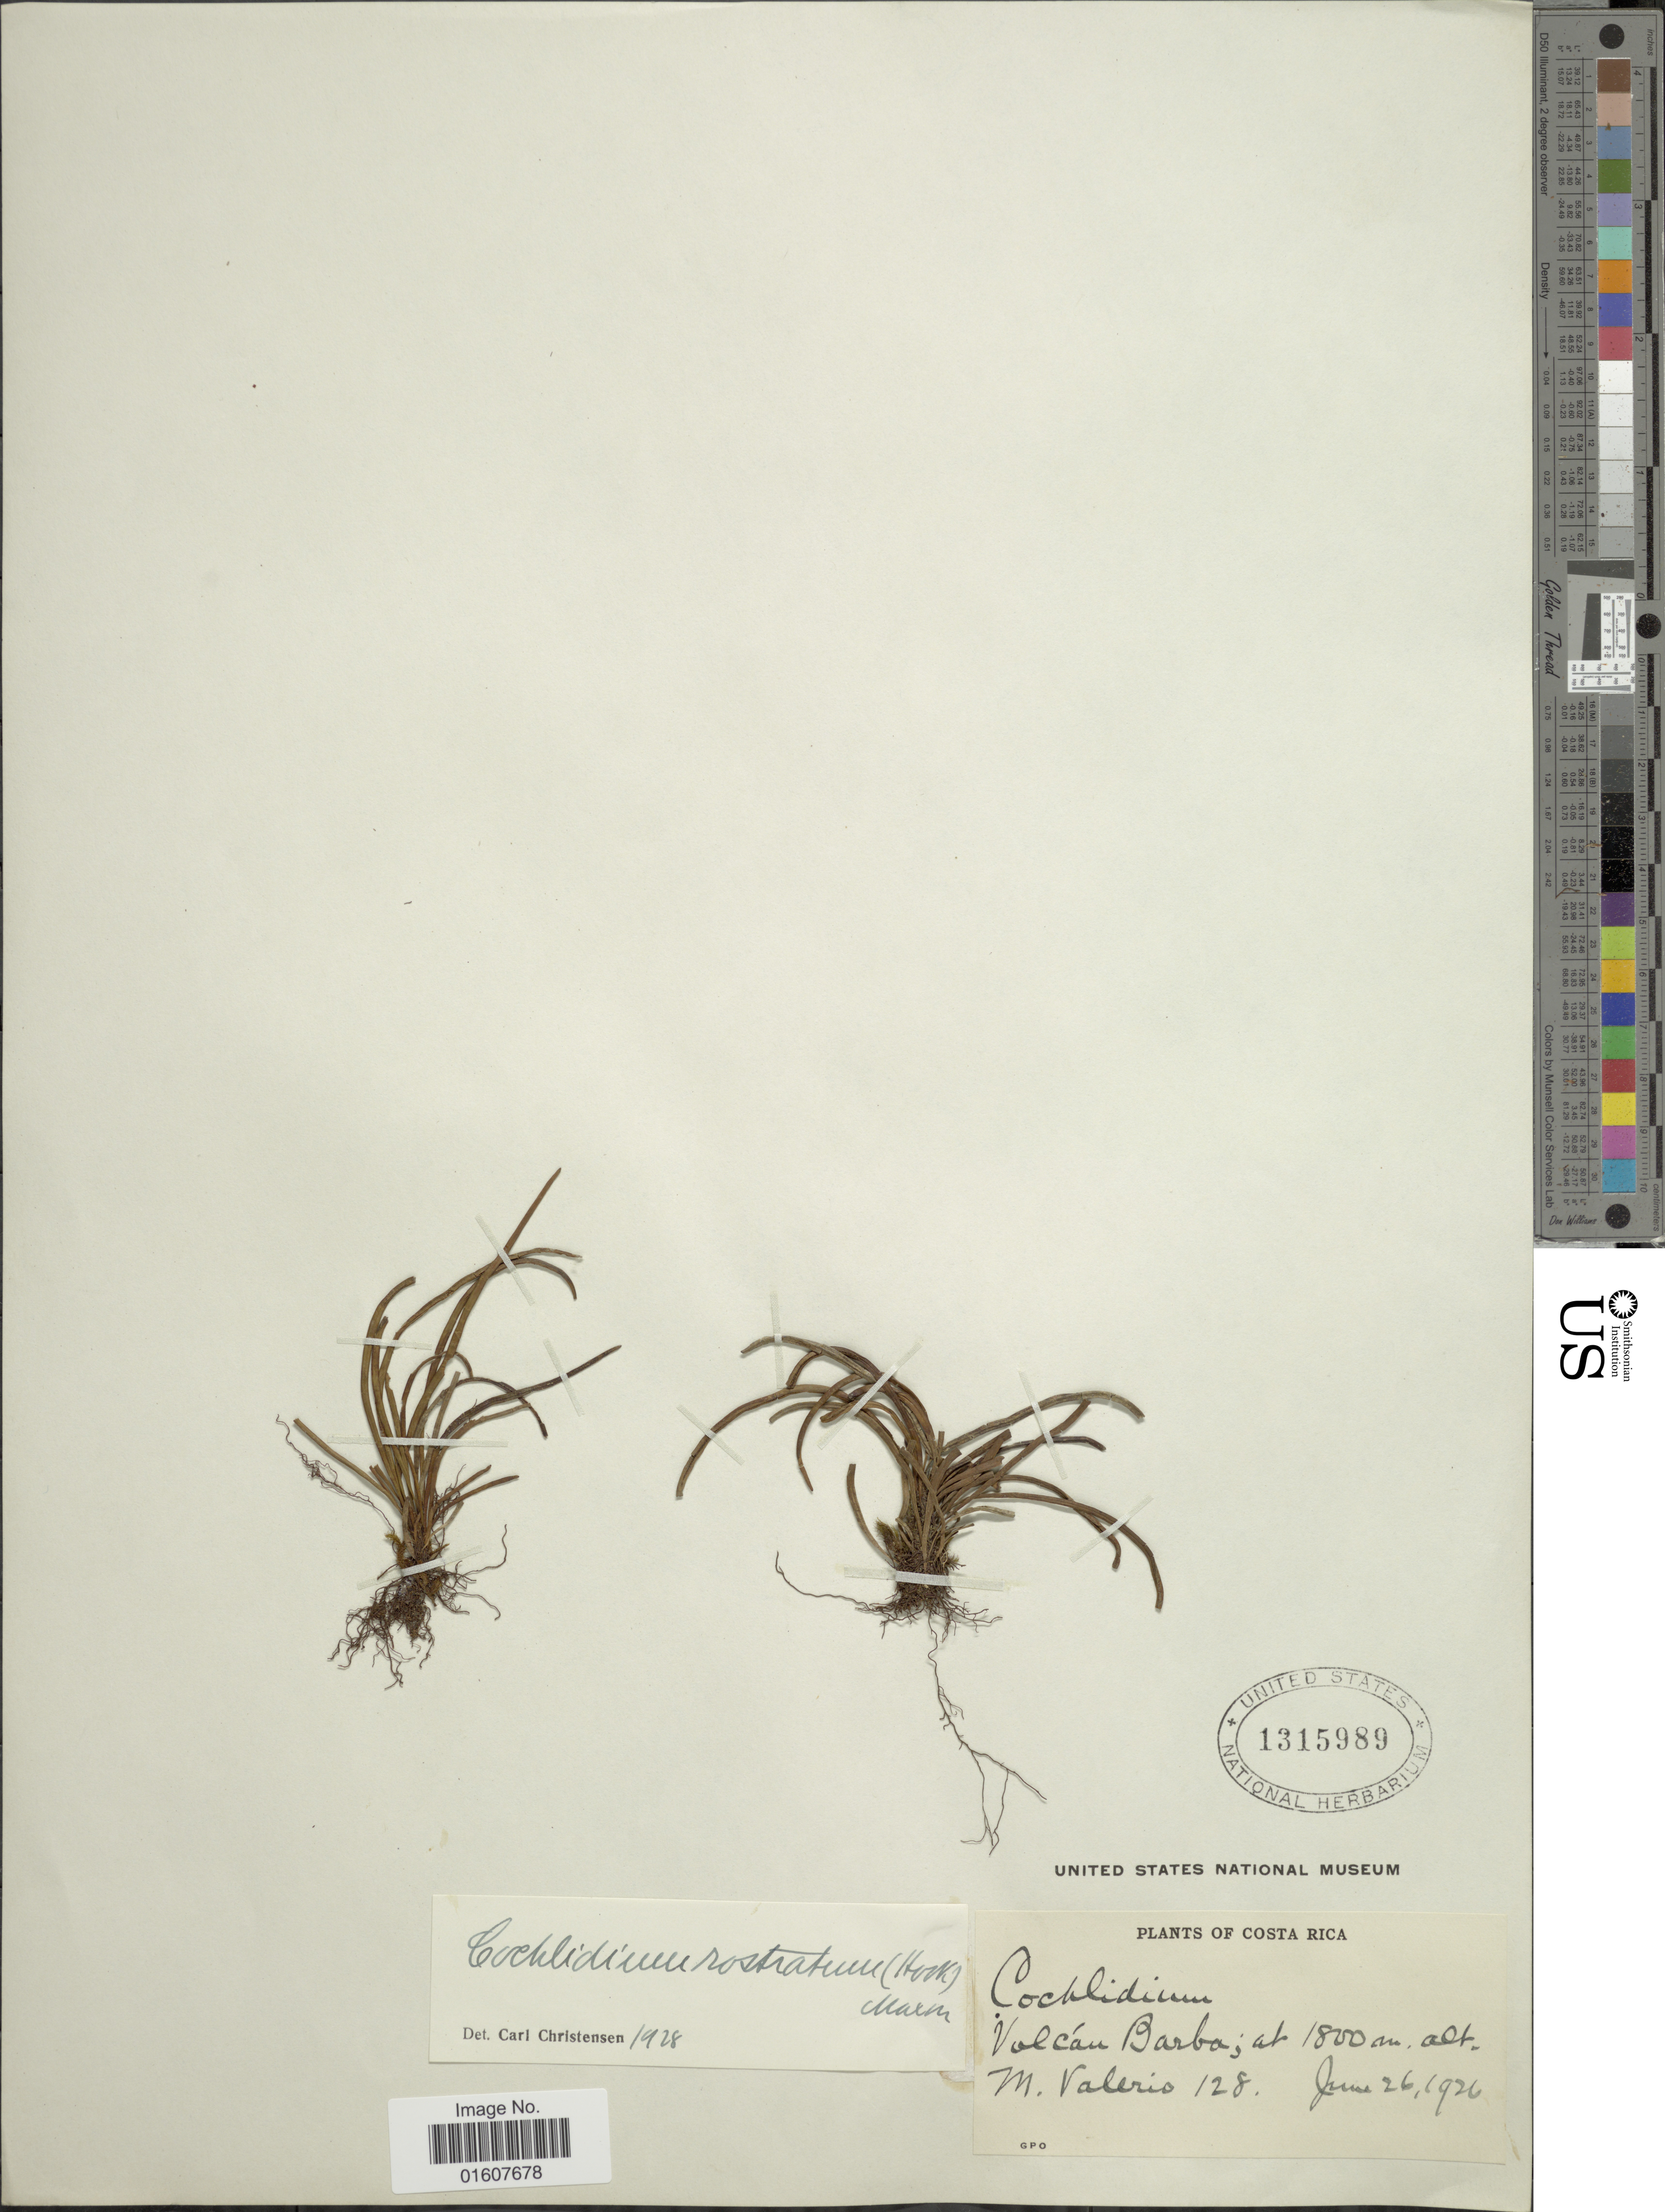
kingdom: Plantae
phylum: Tracheophyta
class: Polypodiopsida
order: Polypodiales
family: Polypodiaceae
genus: Cochlidium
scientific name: Cochlidium rostratum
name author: (Hook.) Maxon ex C. Chr.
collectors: M. Valerio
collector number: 128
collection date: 1926-06-26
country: Costa Rica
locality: Volcán Barba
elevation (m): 1800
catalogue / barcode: US 1315989